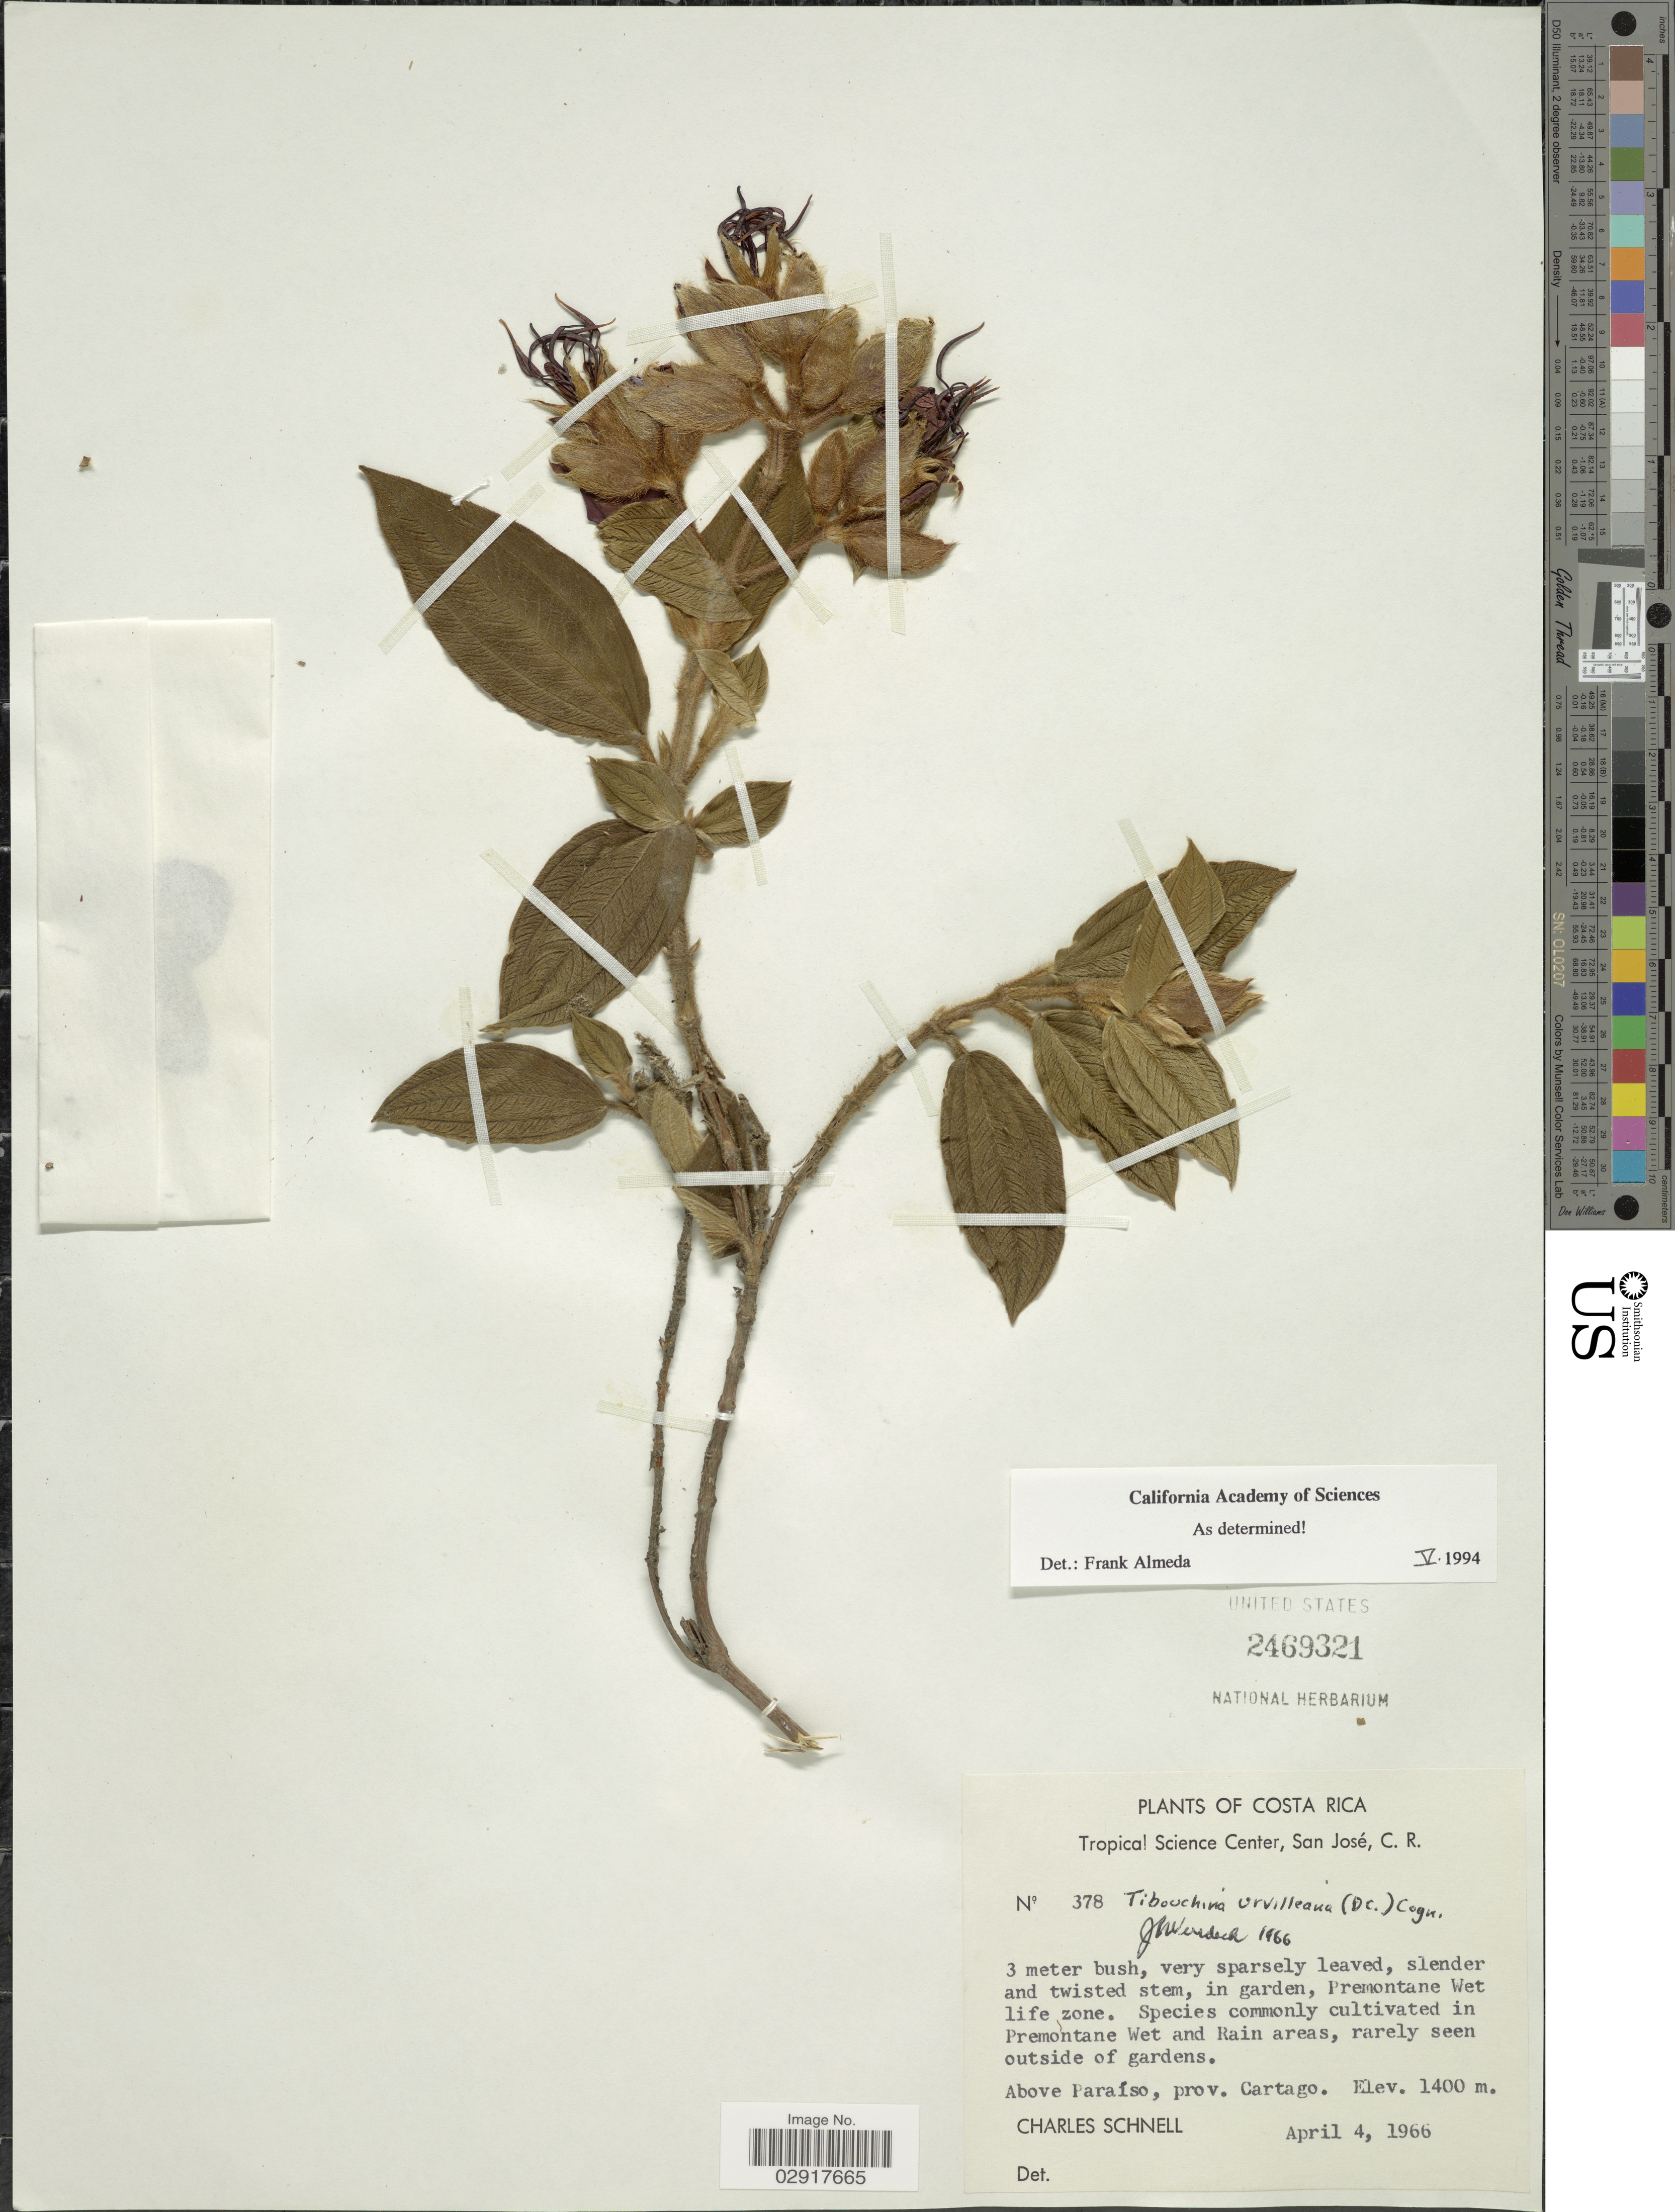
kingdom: Plantae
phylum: Tracheophyta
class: Magnoliopsida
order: Myrtales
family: Melastomataceae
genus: Pleroma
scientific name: Pleroma urvilleanum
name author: (DC.) P.J.F. Guim. & Michelang.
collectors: C. Schnell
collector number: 378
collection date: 1966-04-04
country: Costa Rica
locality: Cultivated in Premontane Wet and Rain areas, rarely seen outside of gardens.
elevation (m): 1400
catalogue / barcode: US 2469321